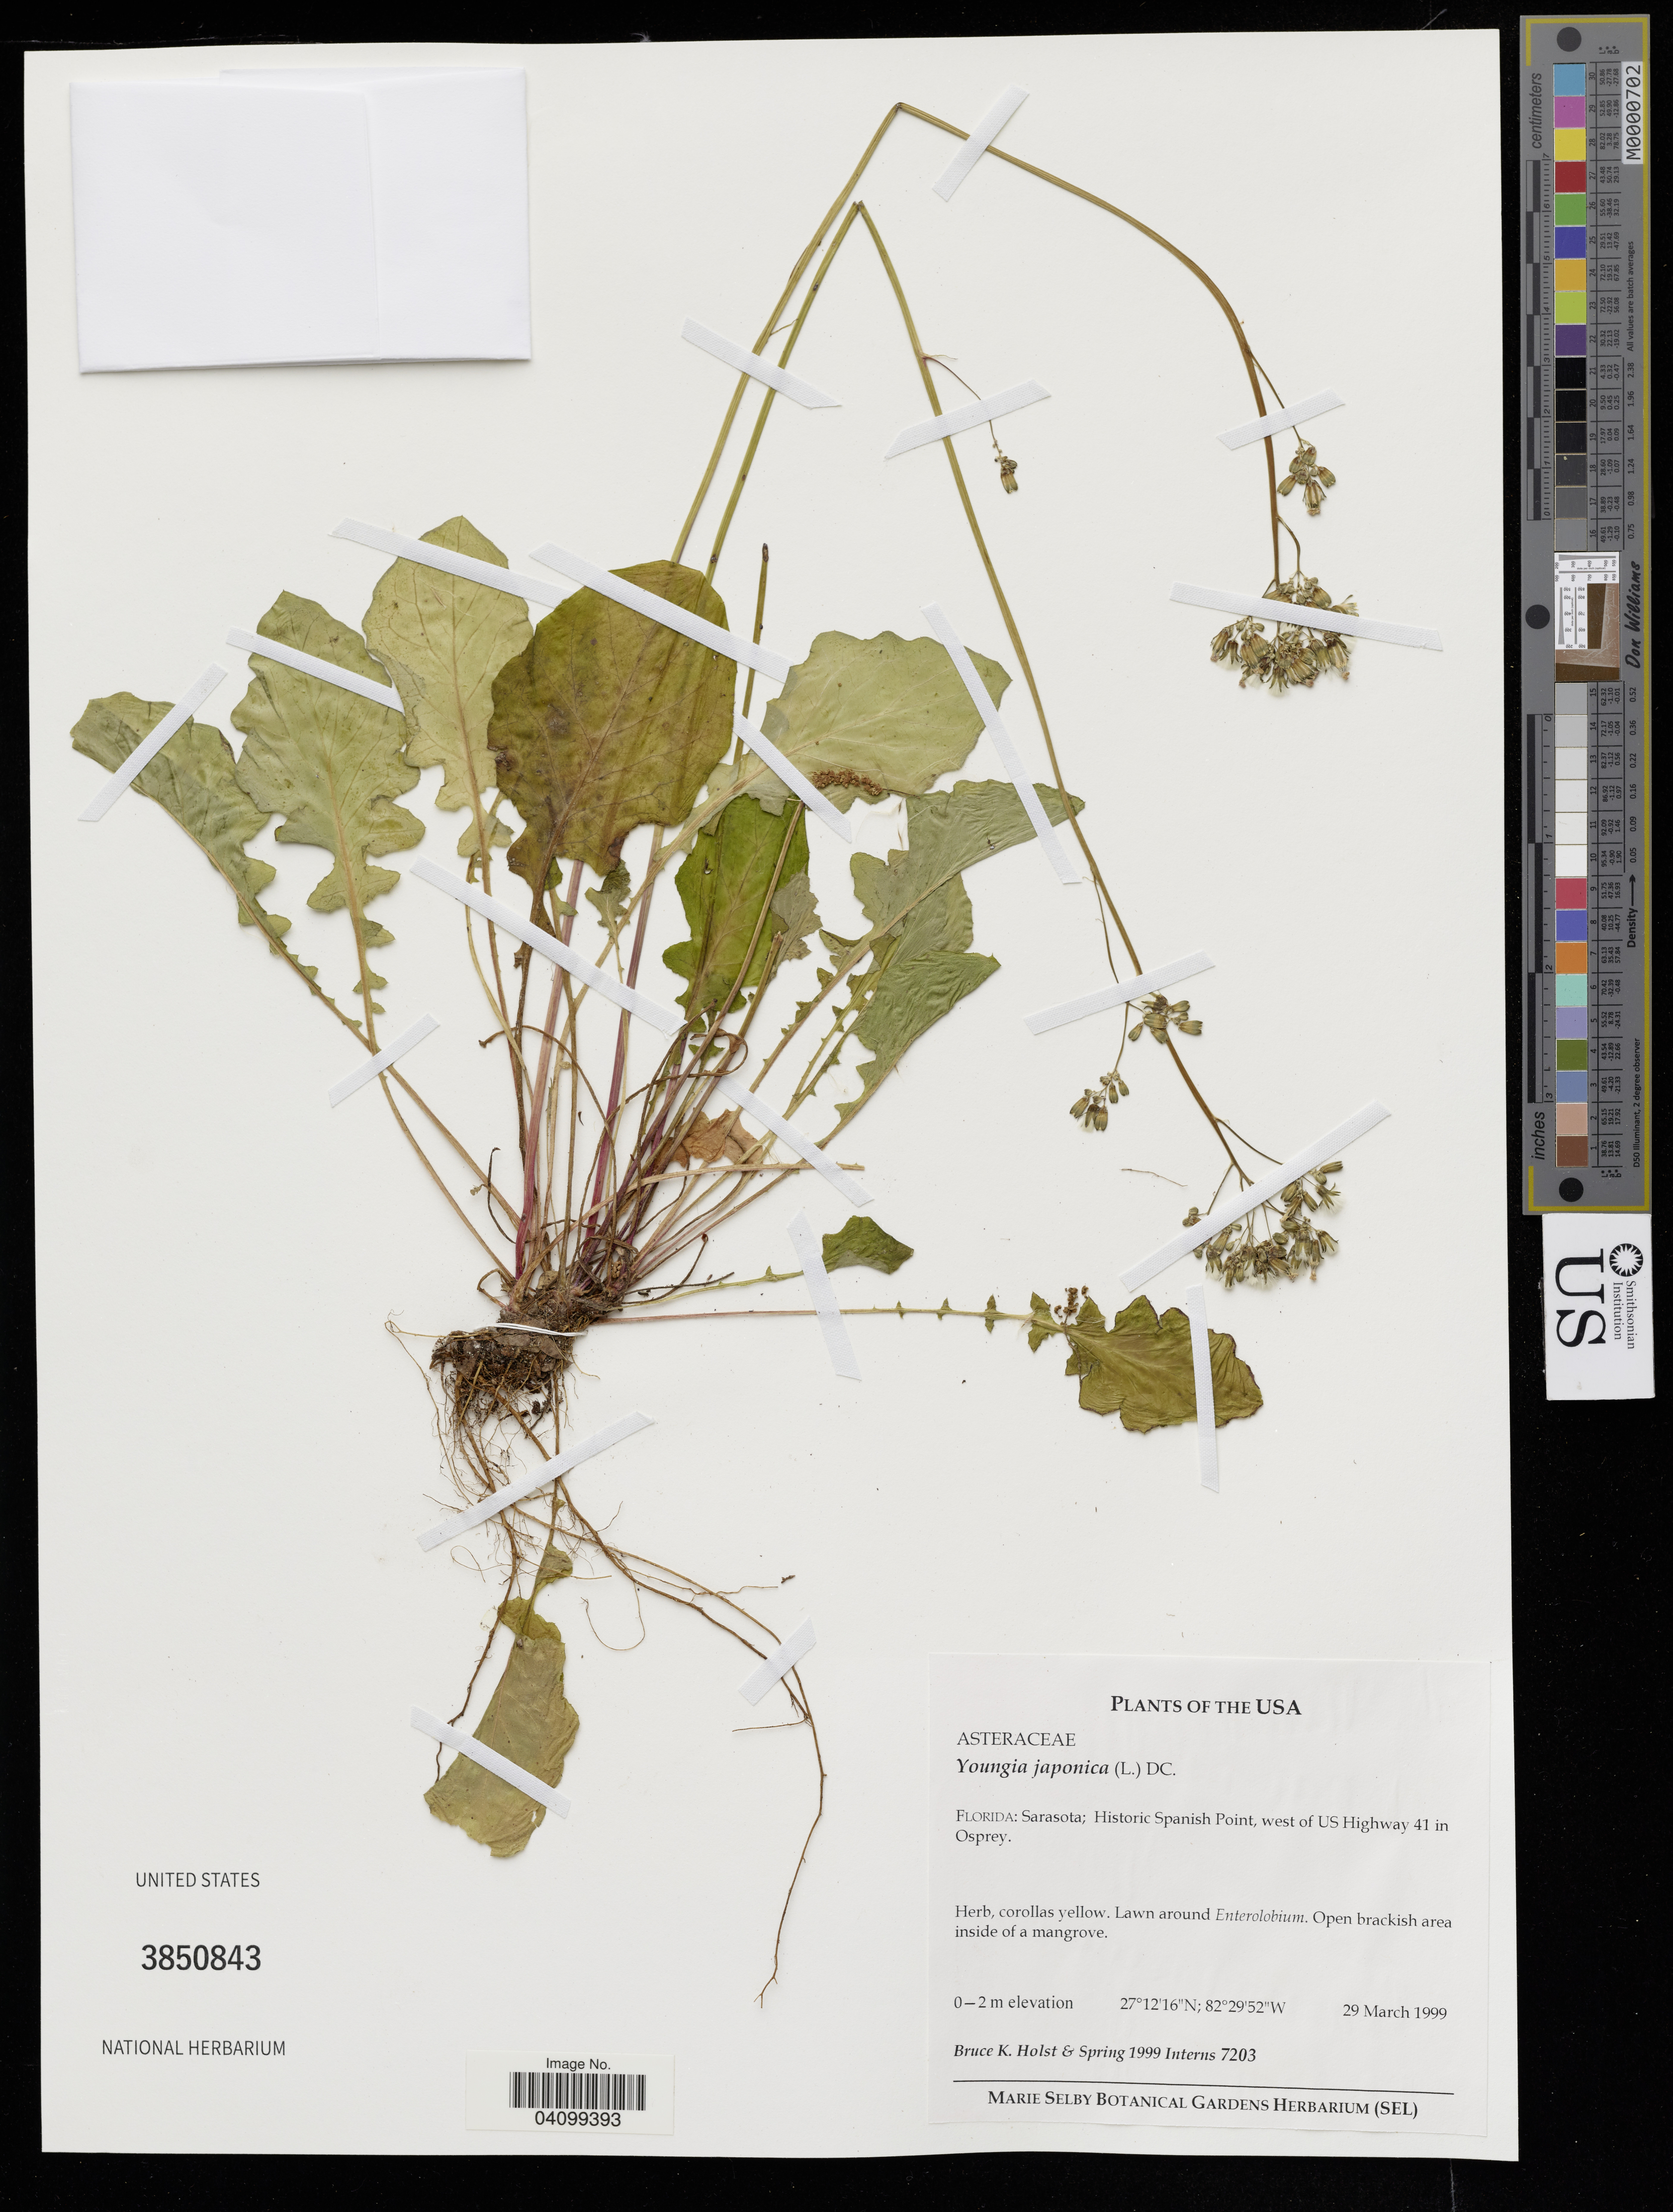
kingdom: Plantae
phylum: Tracheophyta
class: Magnoliopsida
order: Asterales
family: Asteraceae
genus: Youngia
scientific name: Youngia japonica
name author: (L.) DC.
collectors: B. Holst & et al.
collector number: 7203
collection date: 1999-03-29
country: United States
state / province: Florida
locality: Sarasota; Historic Spanish Point, west of US Highway 41 in Osprey.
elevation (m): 0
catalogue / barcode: US 3850843